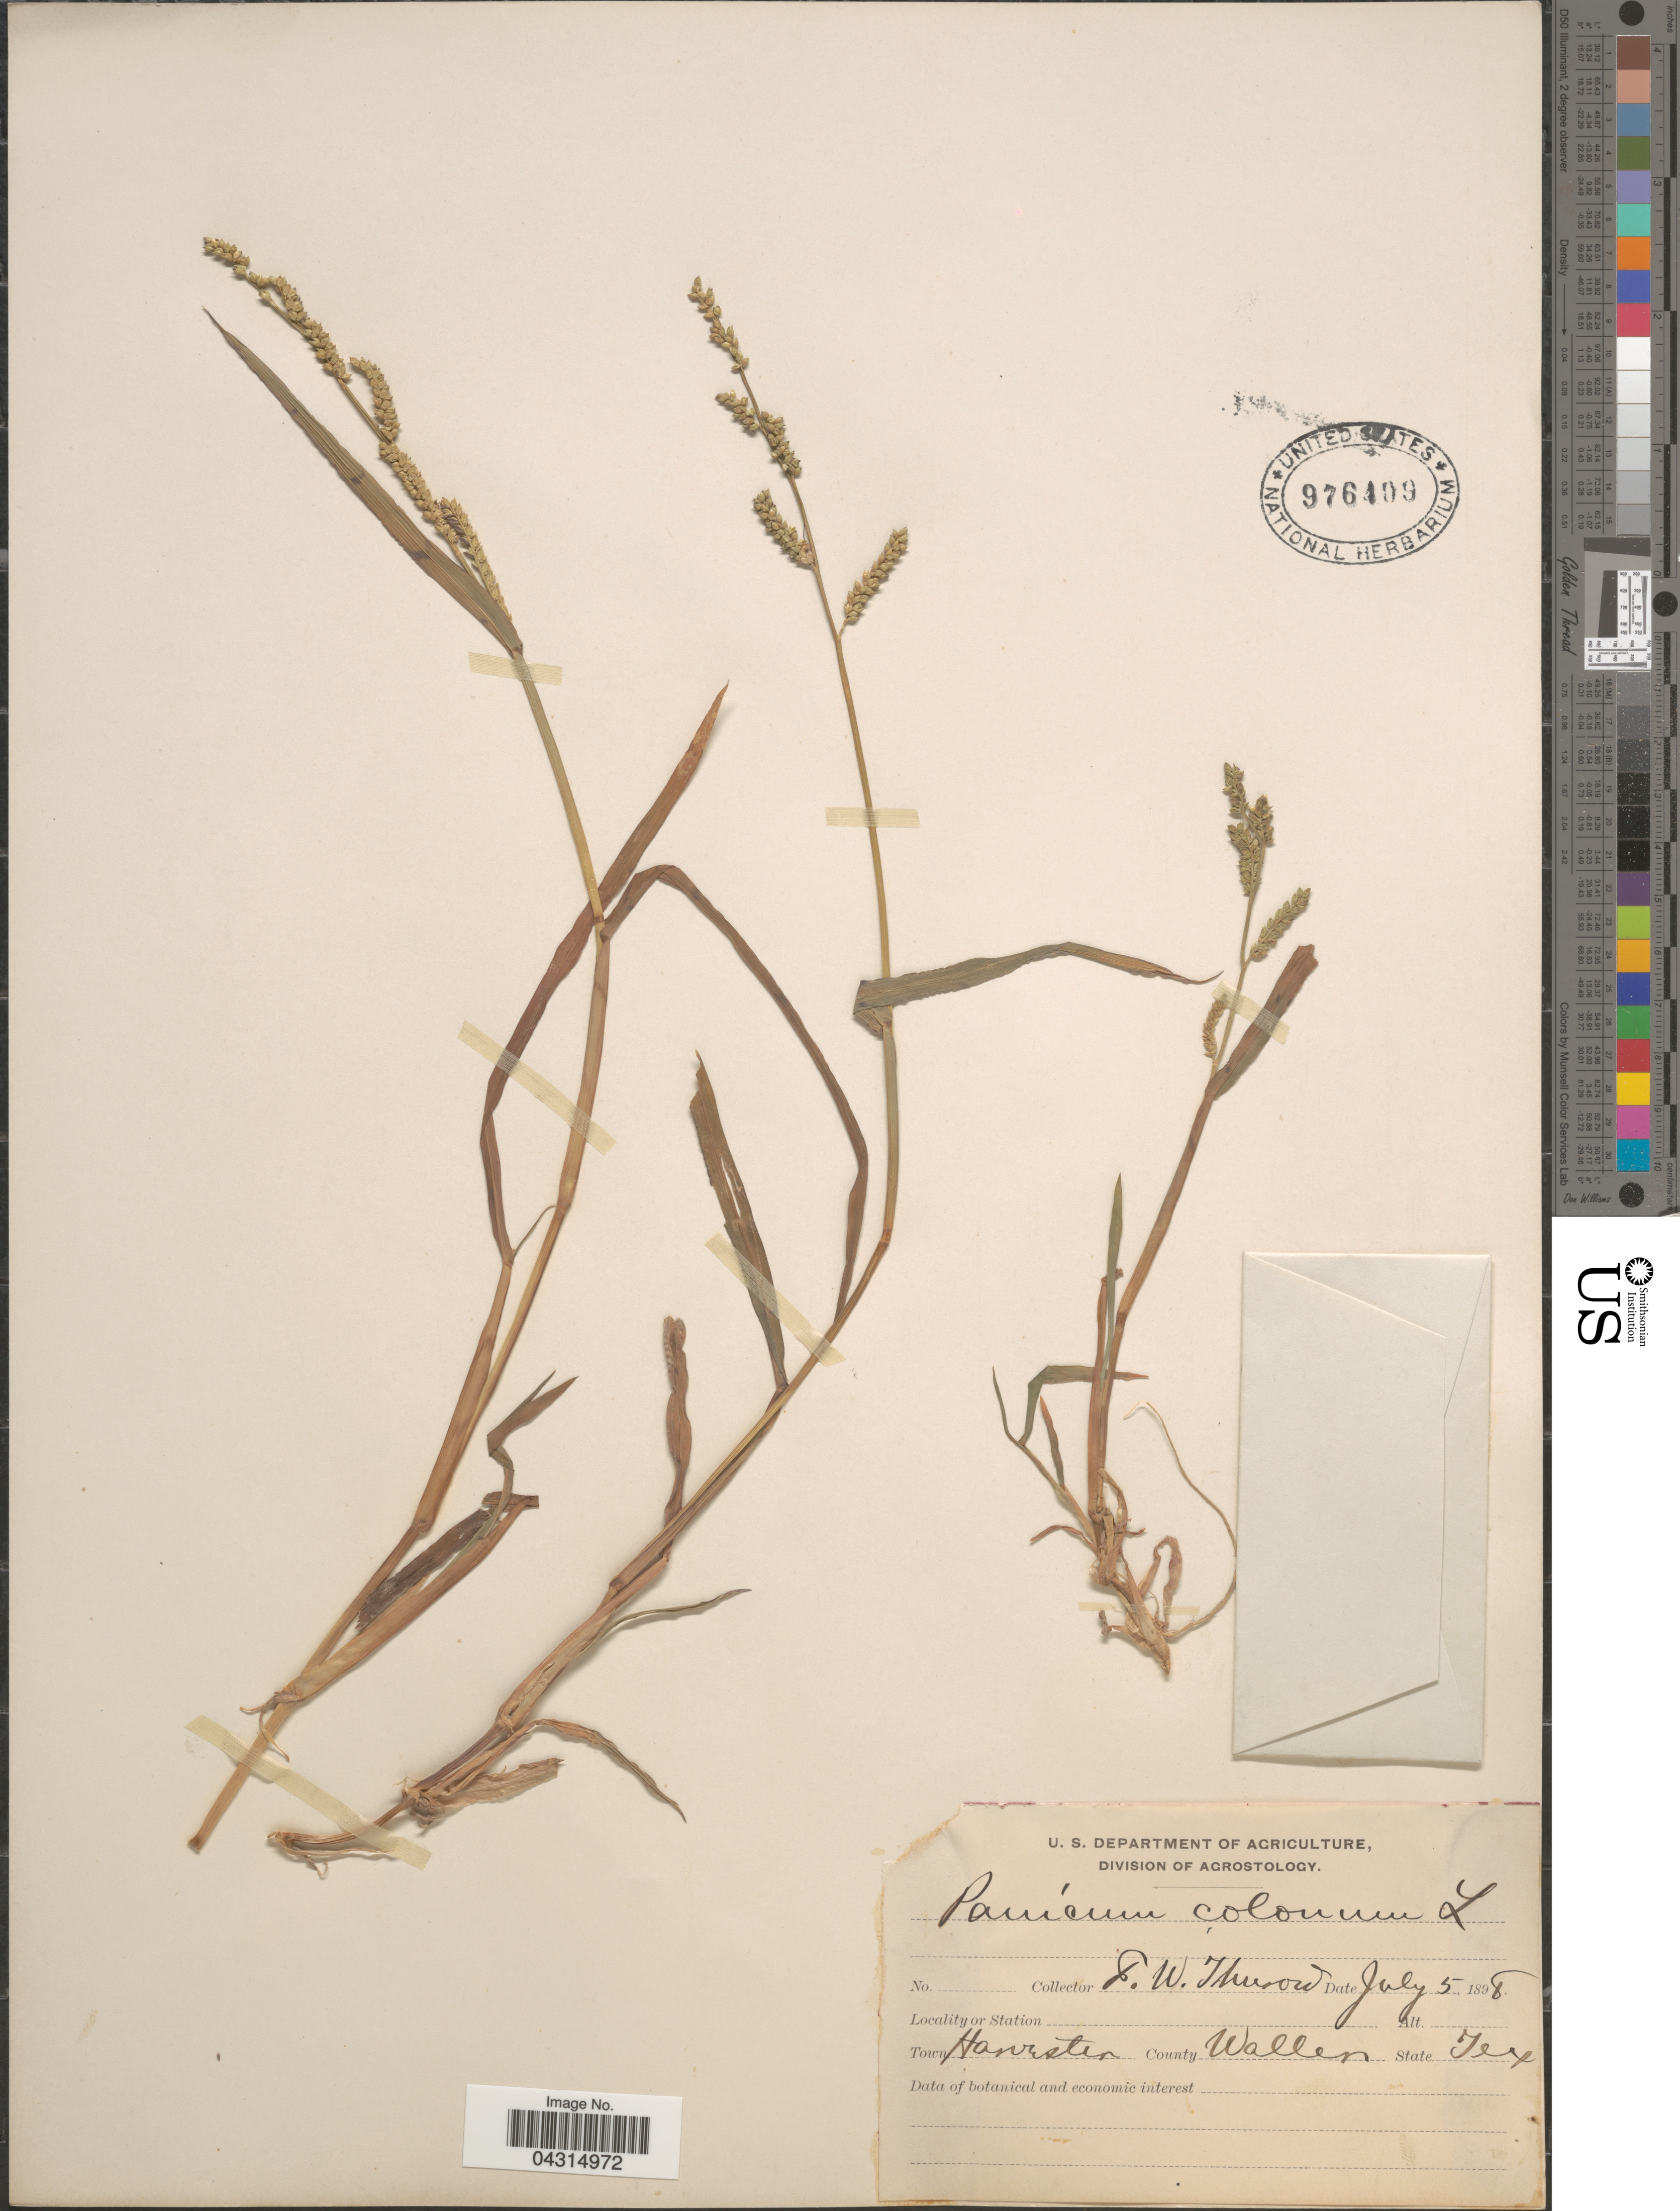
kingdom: Plantae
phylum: Tracheophyta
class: Liliopsida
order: Poales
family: Poaceae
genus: Echinochloa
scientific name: Echinochloa colona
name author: (L.) Link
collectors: F. W. Thurow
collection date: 1898-07-05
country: United States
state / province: Texas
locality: Town Harvester. County Waller.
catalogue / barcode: US 976409